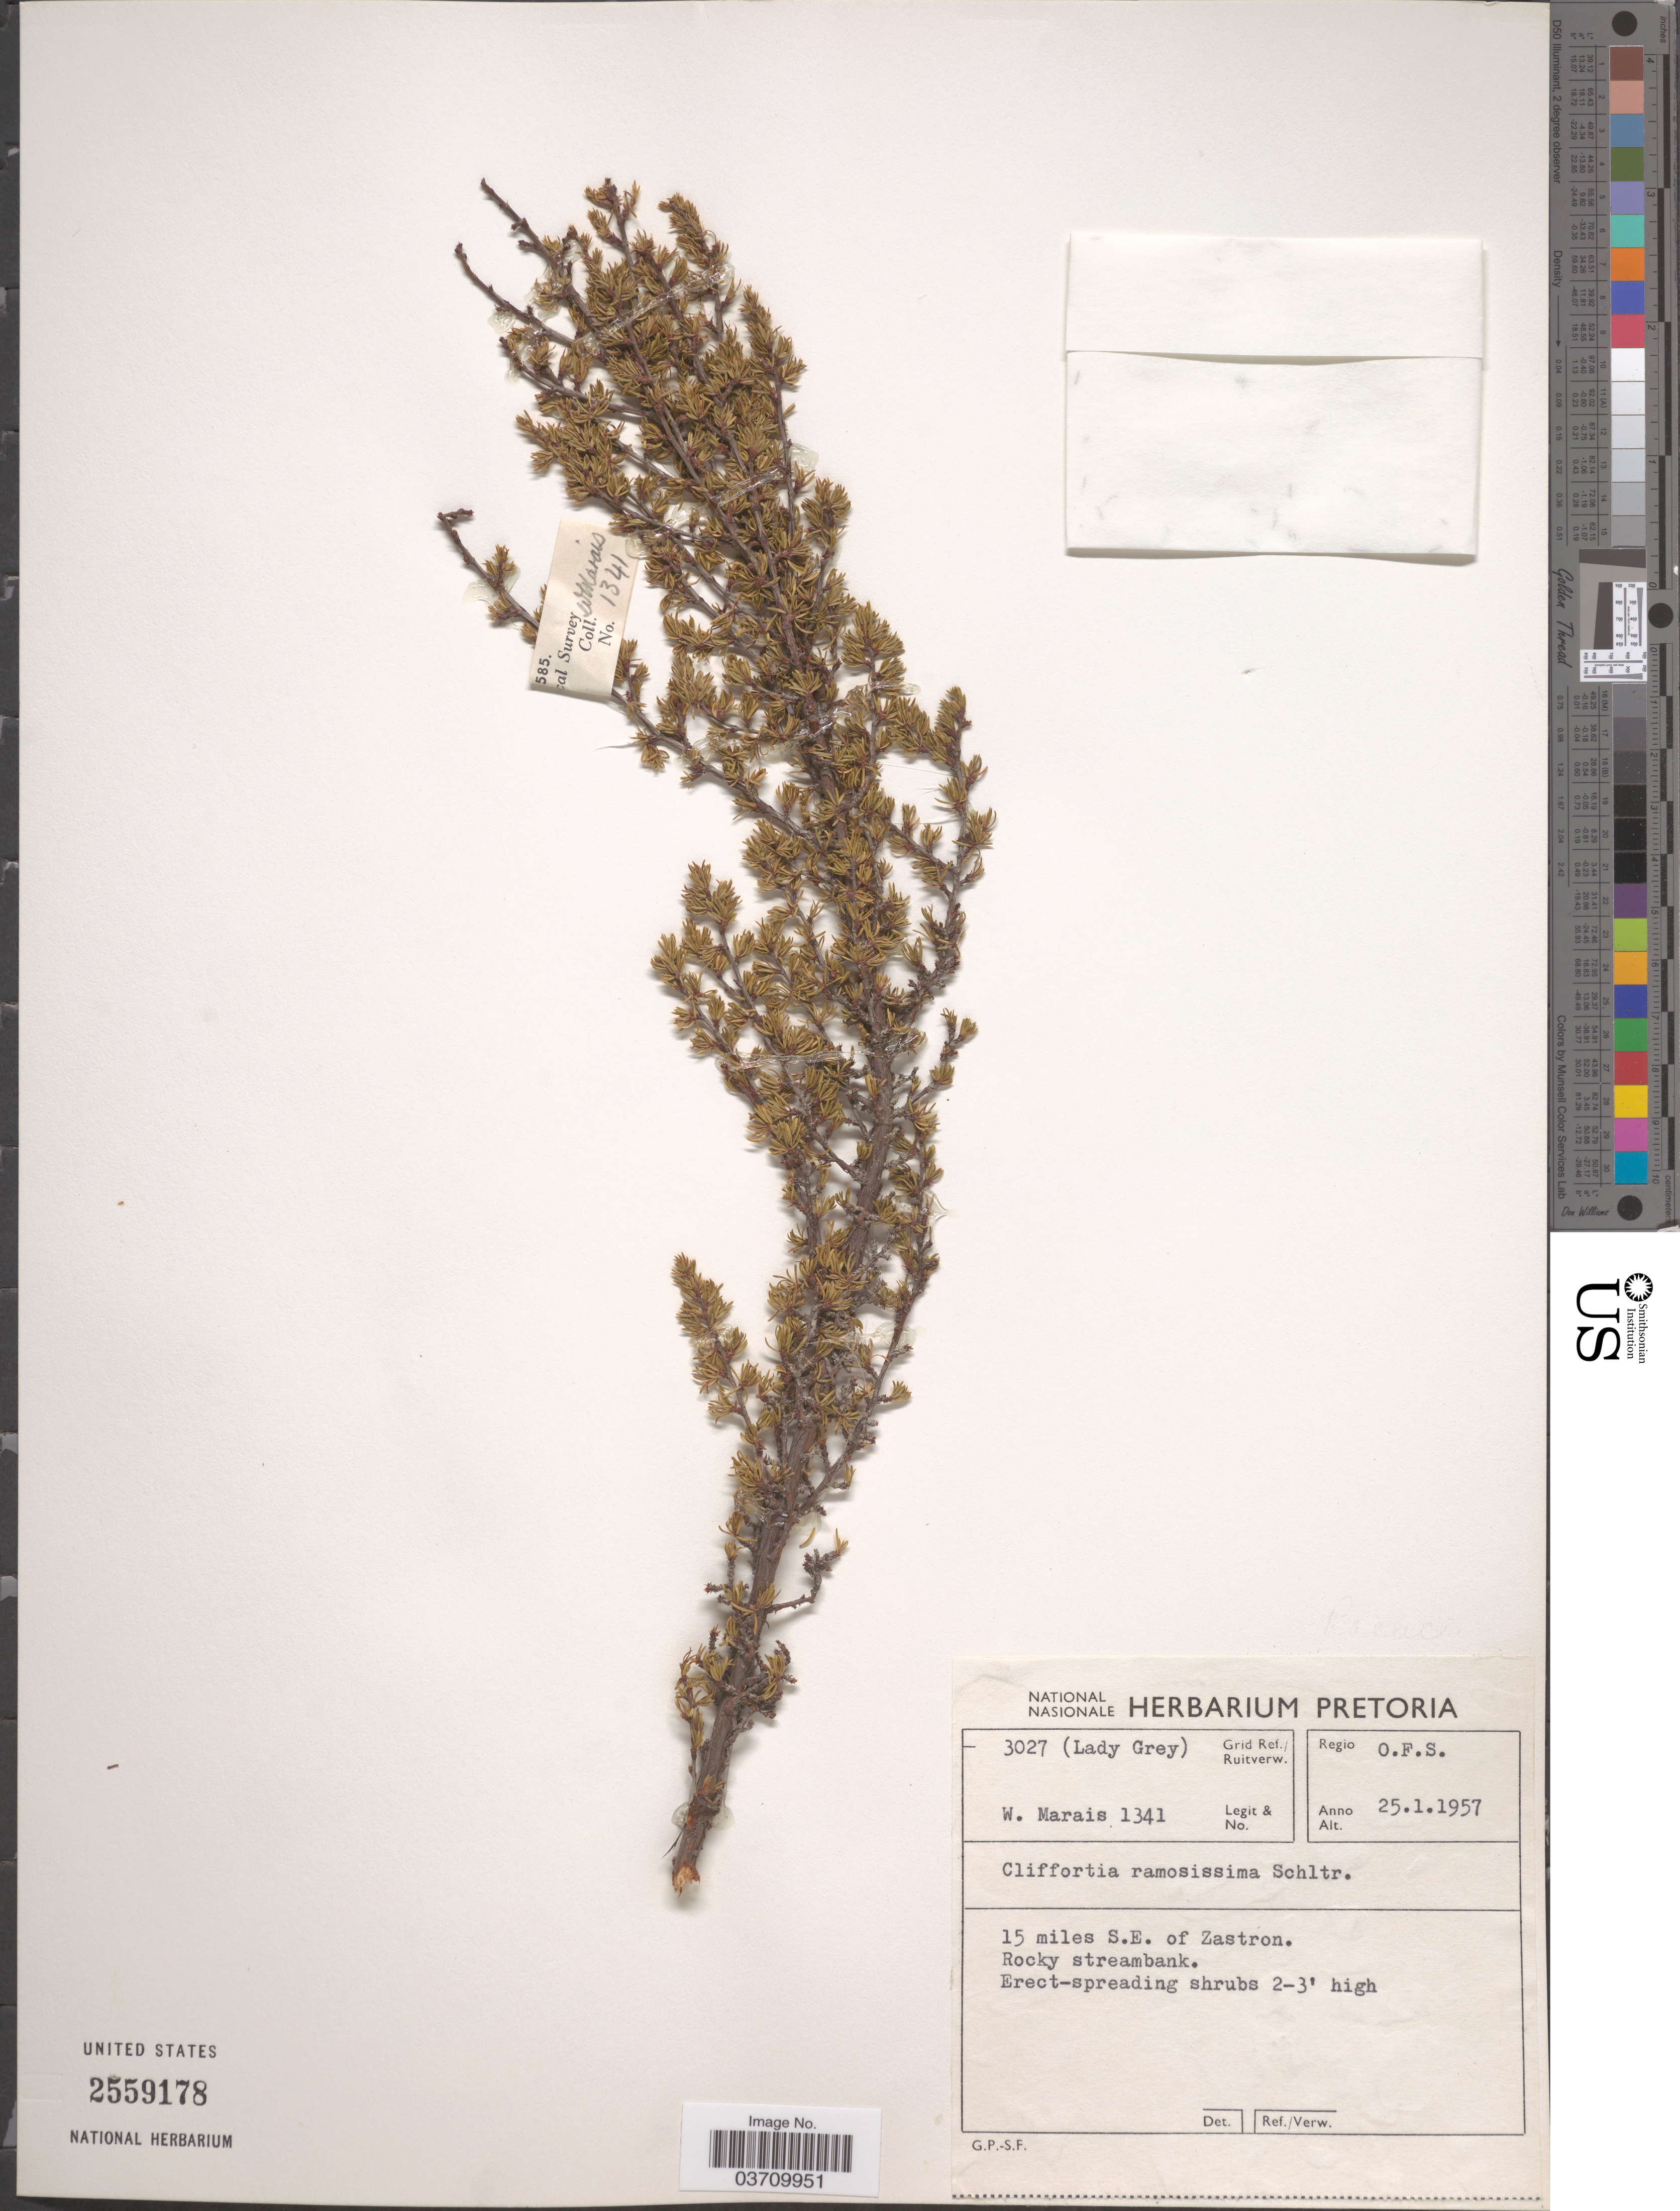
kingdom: Plantae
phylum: Tracheophyta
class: Magnoliopsida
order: Rosales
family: Rosaceae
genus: Cliffortia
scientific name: Cliffortia ramosissima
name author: Schltr.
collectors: W. Marais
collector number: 1341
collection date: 1957-01-25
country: South Africa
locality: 3027 (Lady Grey) Grid Ref./ Ruitverw. Regio O. F. S. 15 miles S. E. of Zastron.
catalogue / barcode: US 2559178